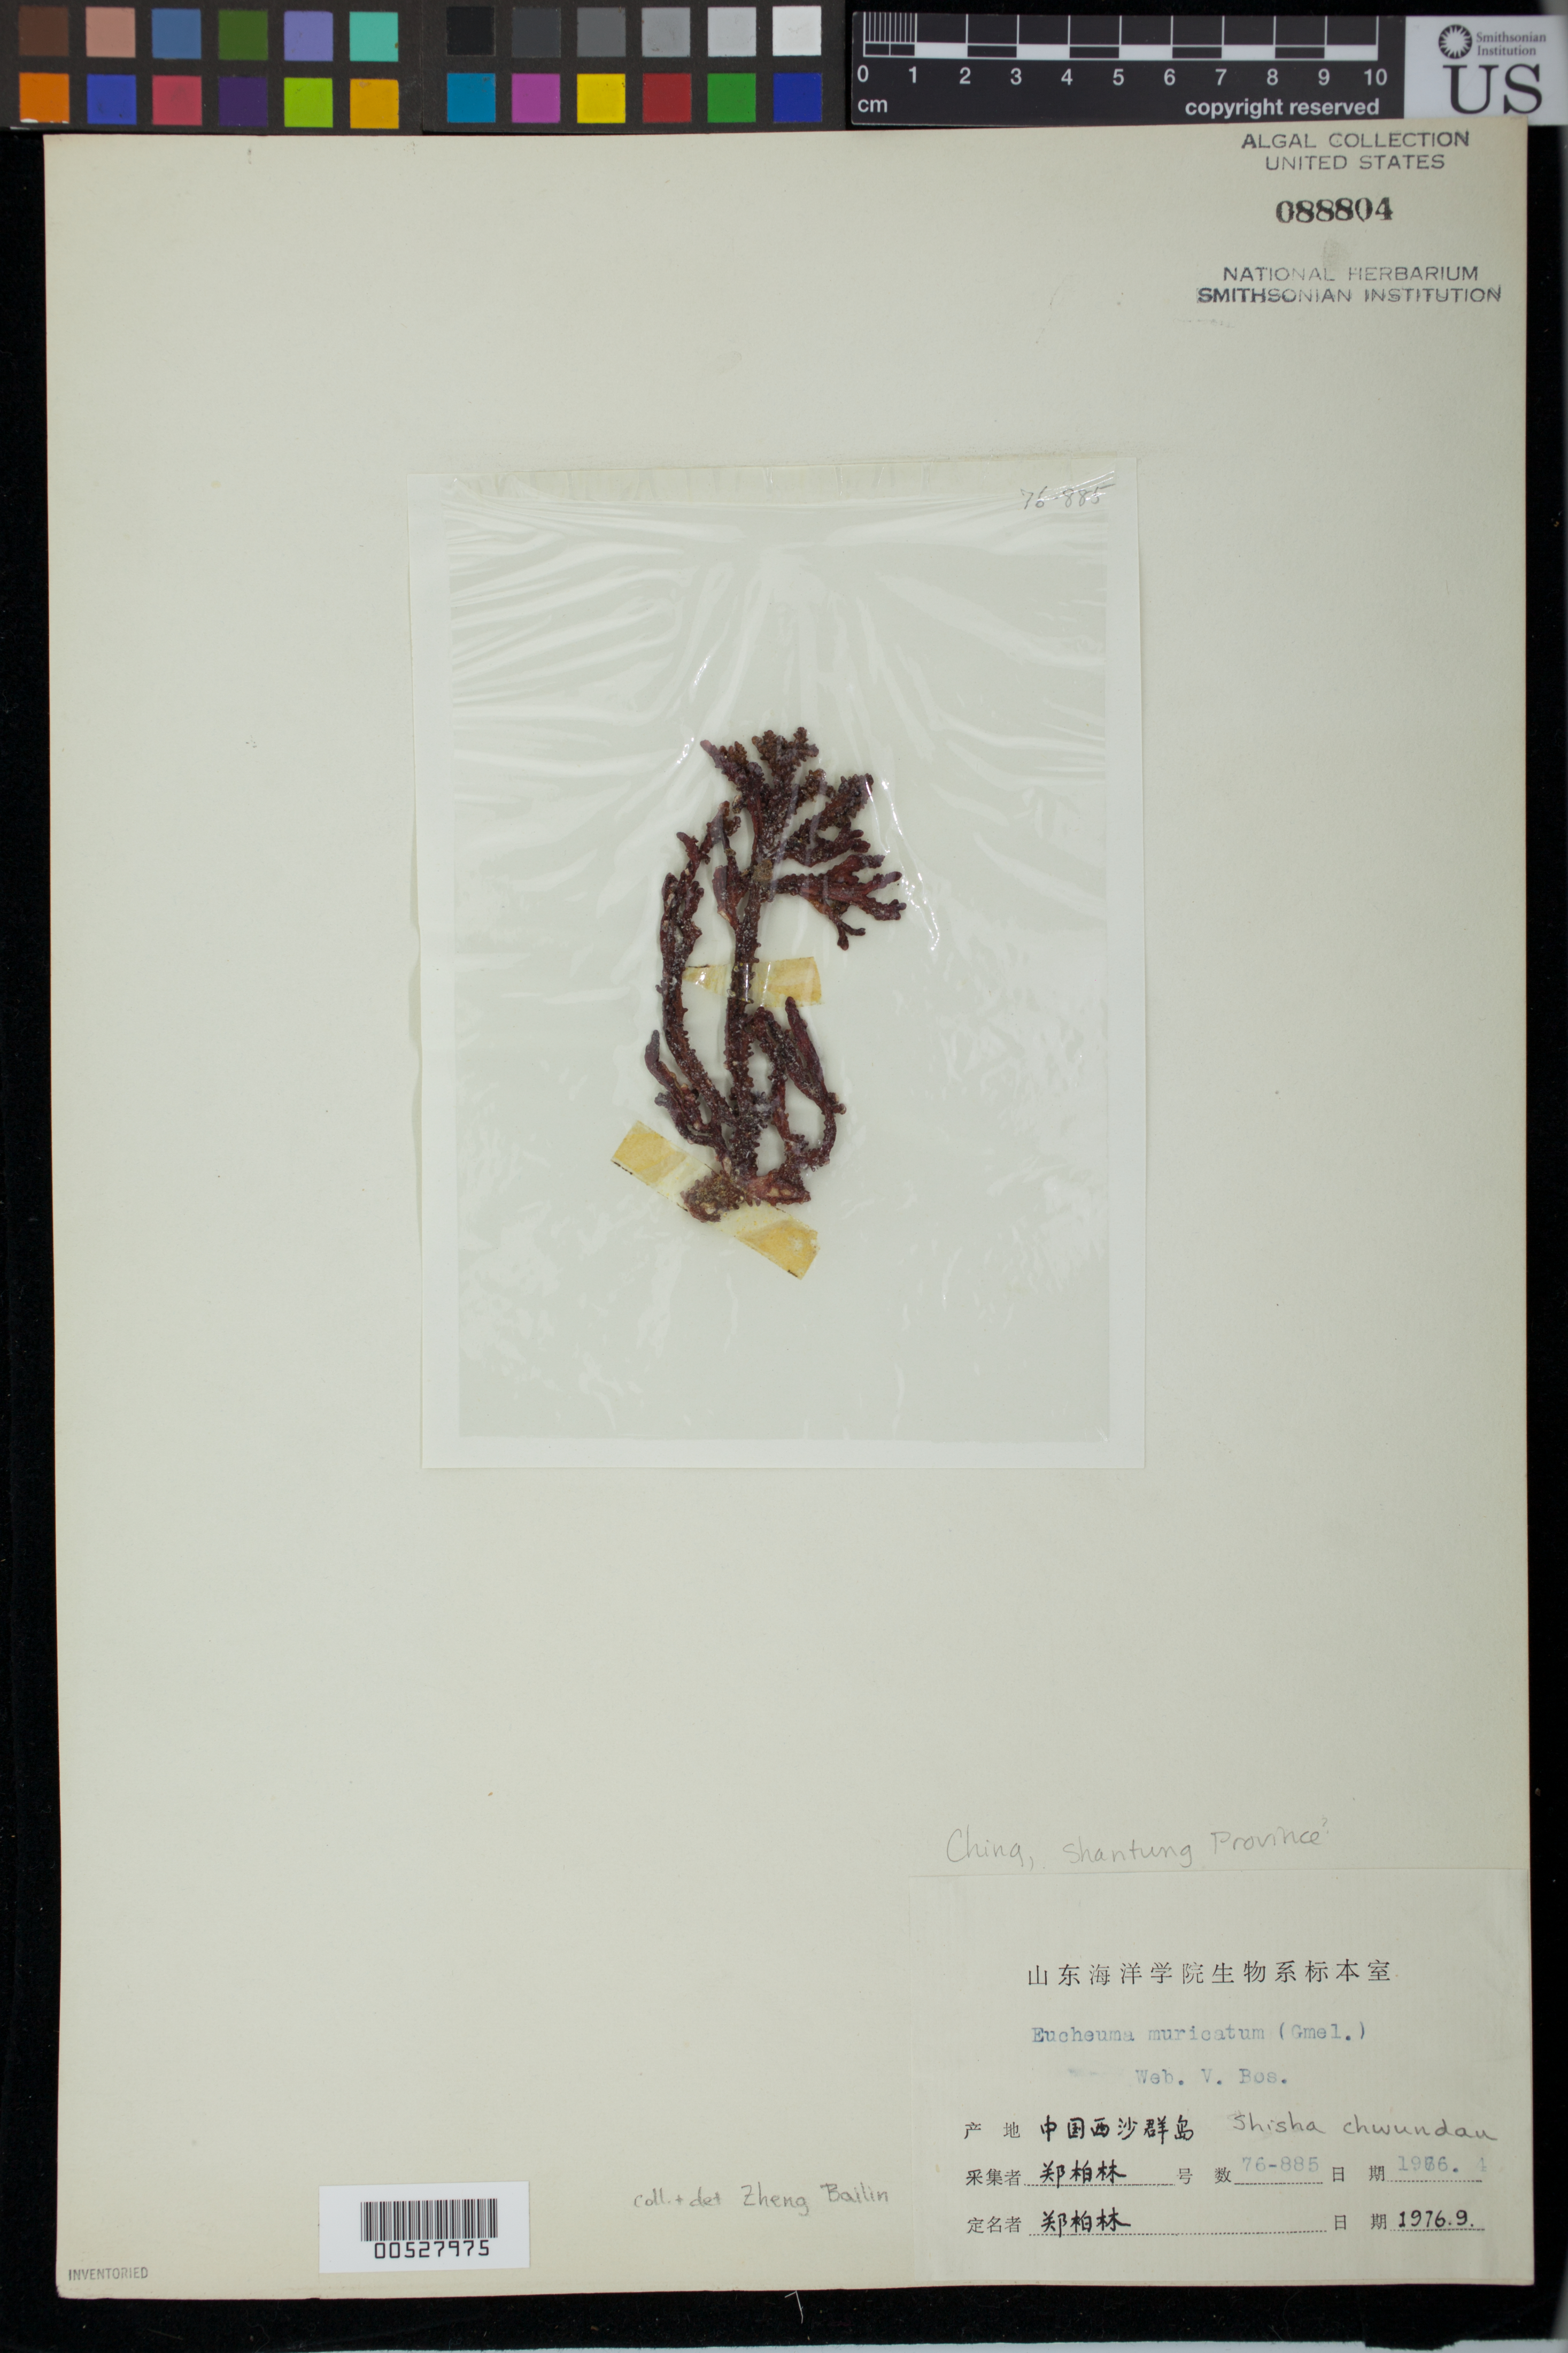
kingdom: Plantae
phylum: Rhodophyta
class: Florideophyceae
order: Gigartinales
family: Solieriaceae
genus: Eucheuma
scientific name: Eucheuma denticulatum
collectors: Z. Bailin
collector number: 76-885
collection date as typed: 1966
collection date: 1966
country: China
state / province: Shandong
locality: Shisha Chwundau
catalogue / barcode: US 88804